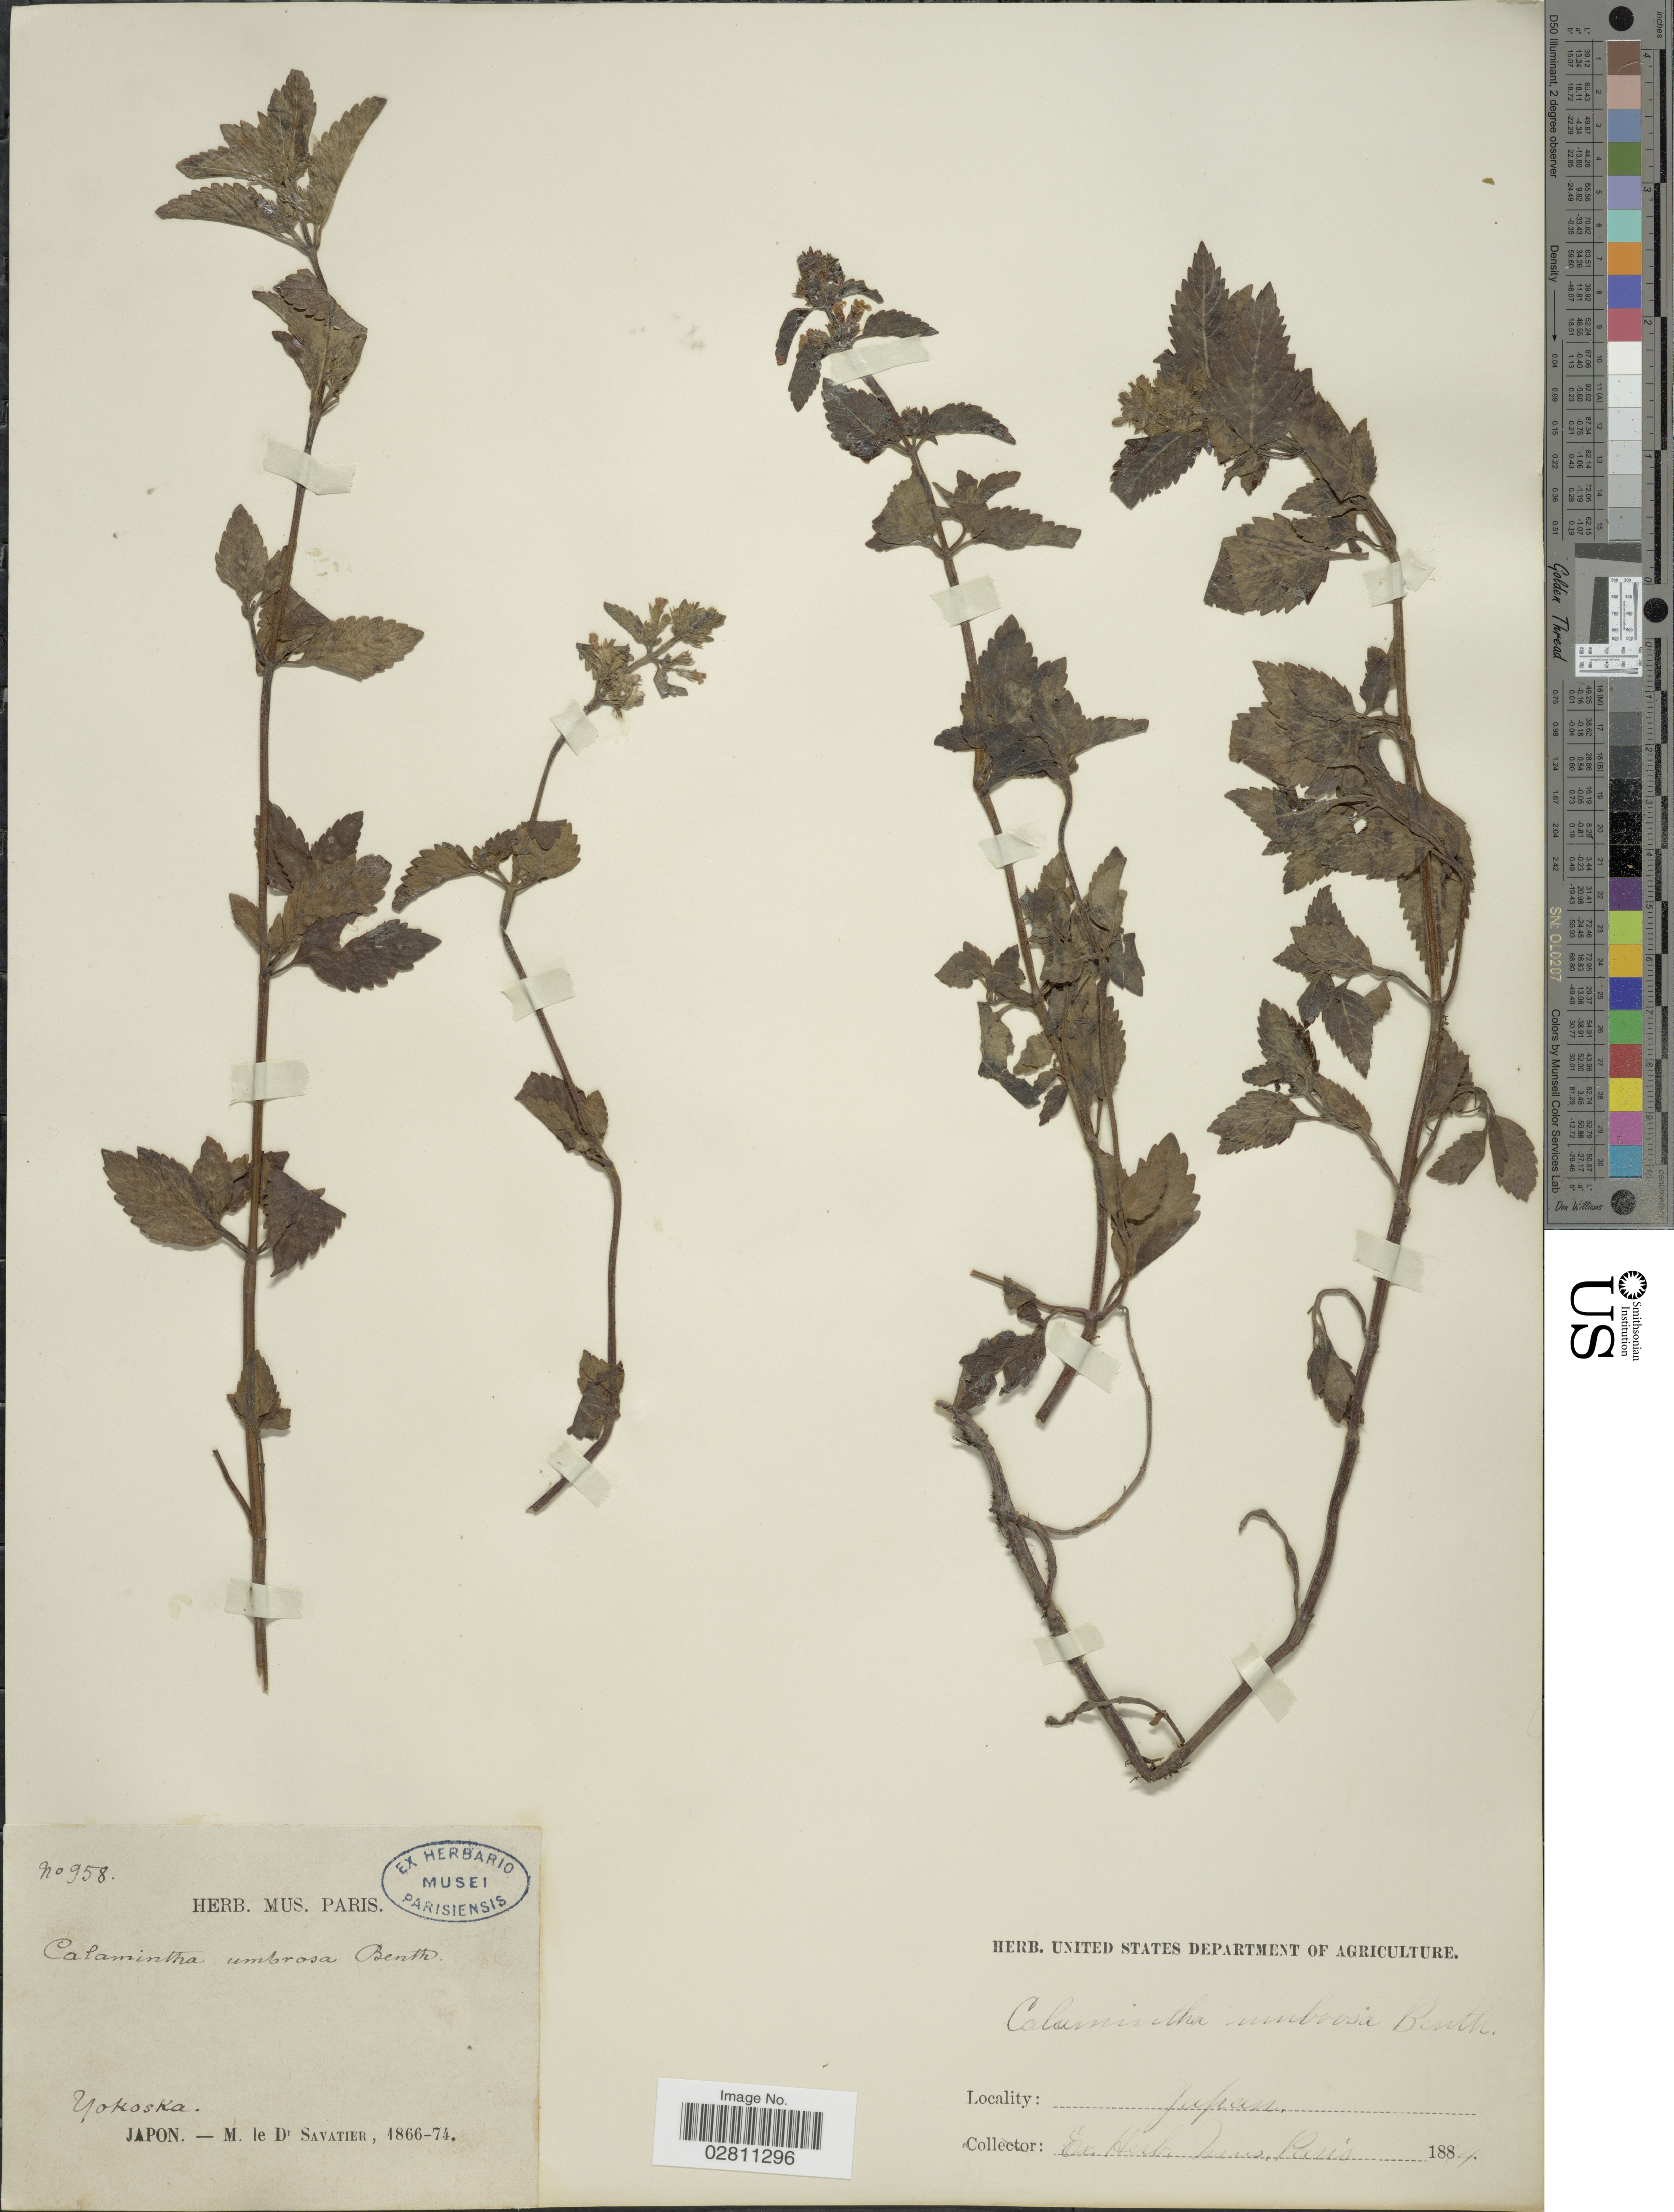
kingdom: Plantae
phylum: Tracheophyta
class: Magnoliopsida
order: Lamiales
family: Lamiaceae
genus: Clinopodium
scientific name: Clinopodium umbrosum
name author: (M. Bieb.) C. Koch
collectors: Savatier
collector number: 958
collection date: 1866/1874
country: Japan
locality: Yokoska.